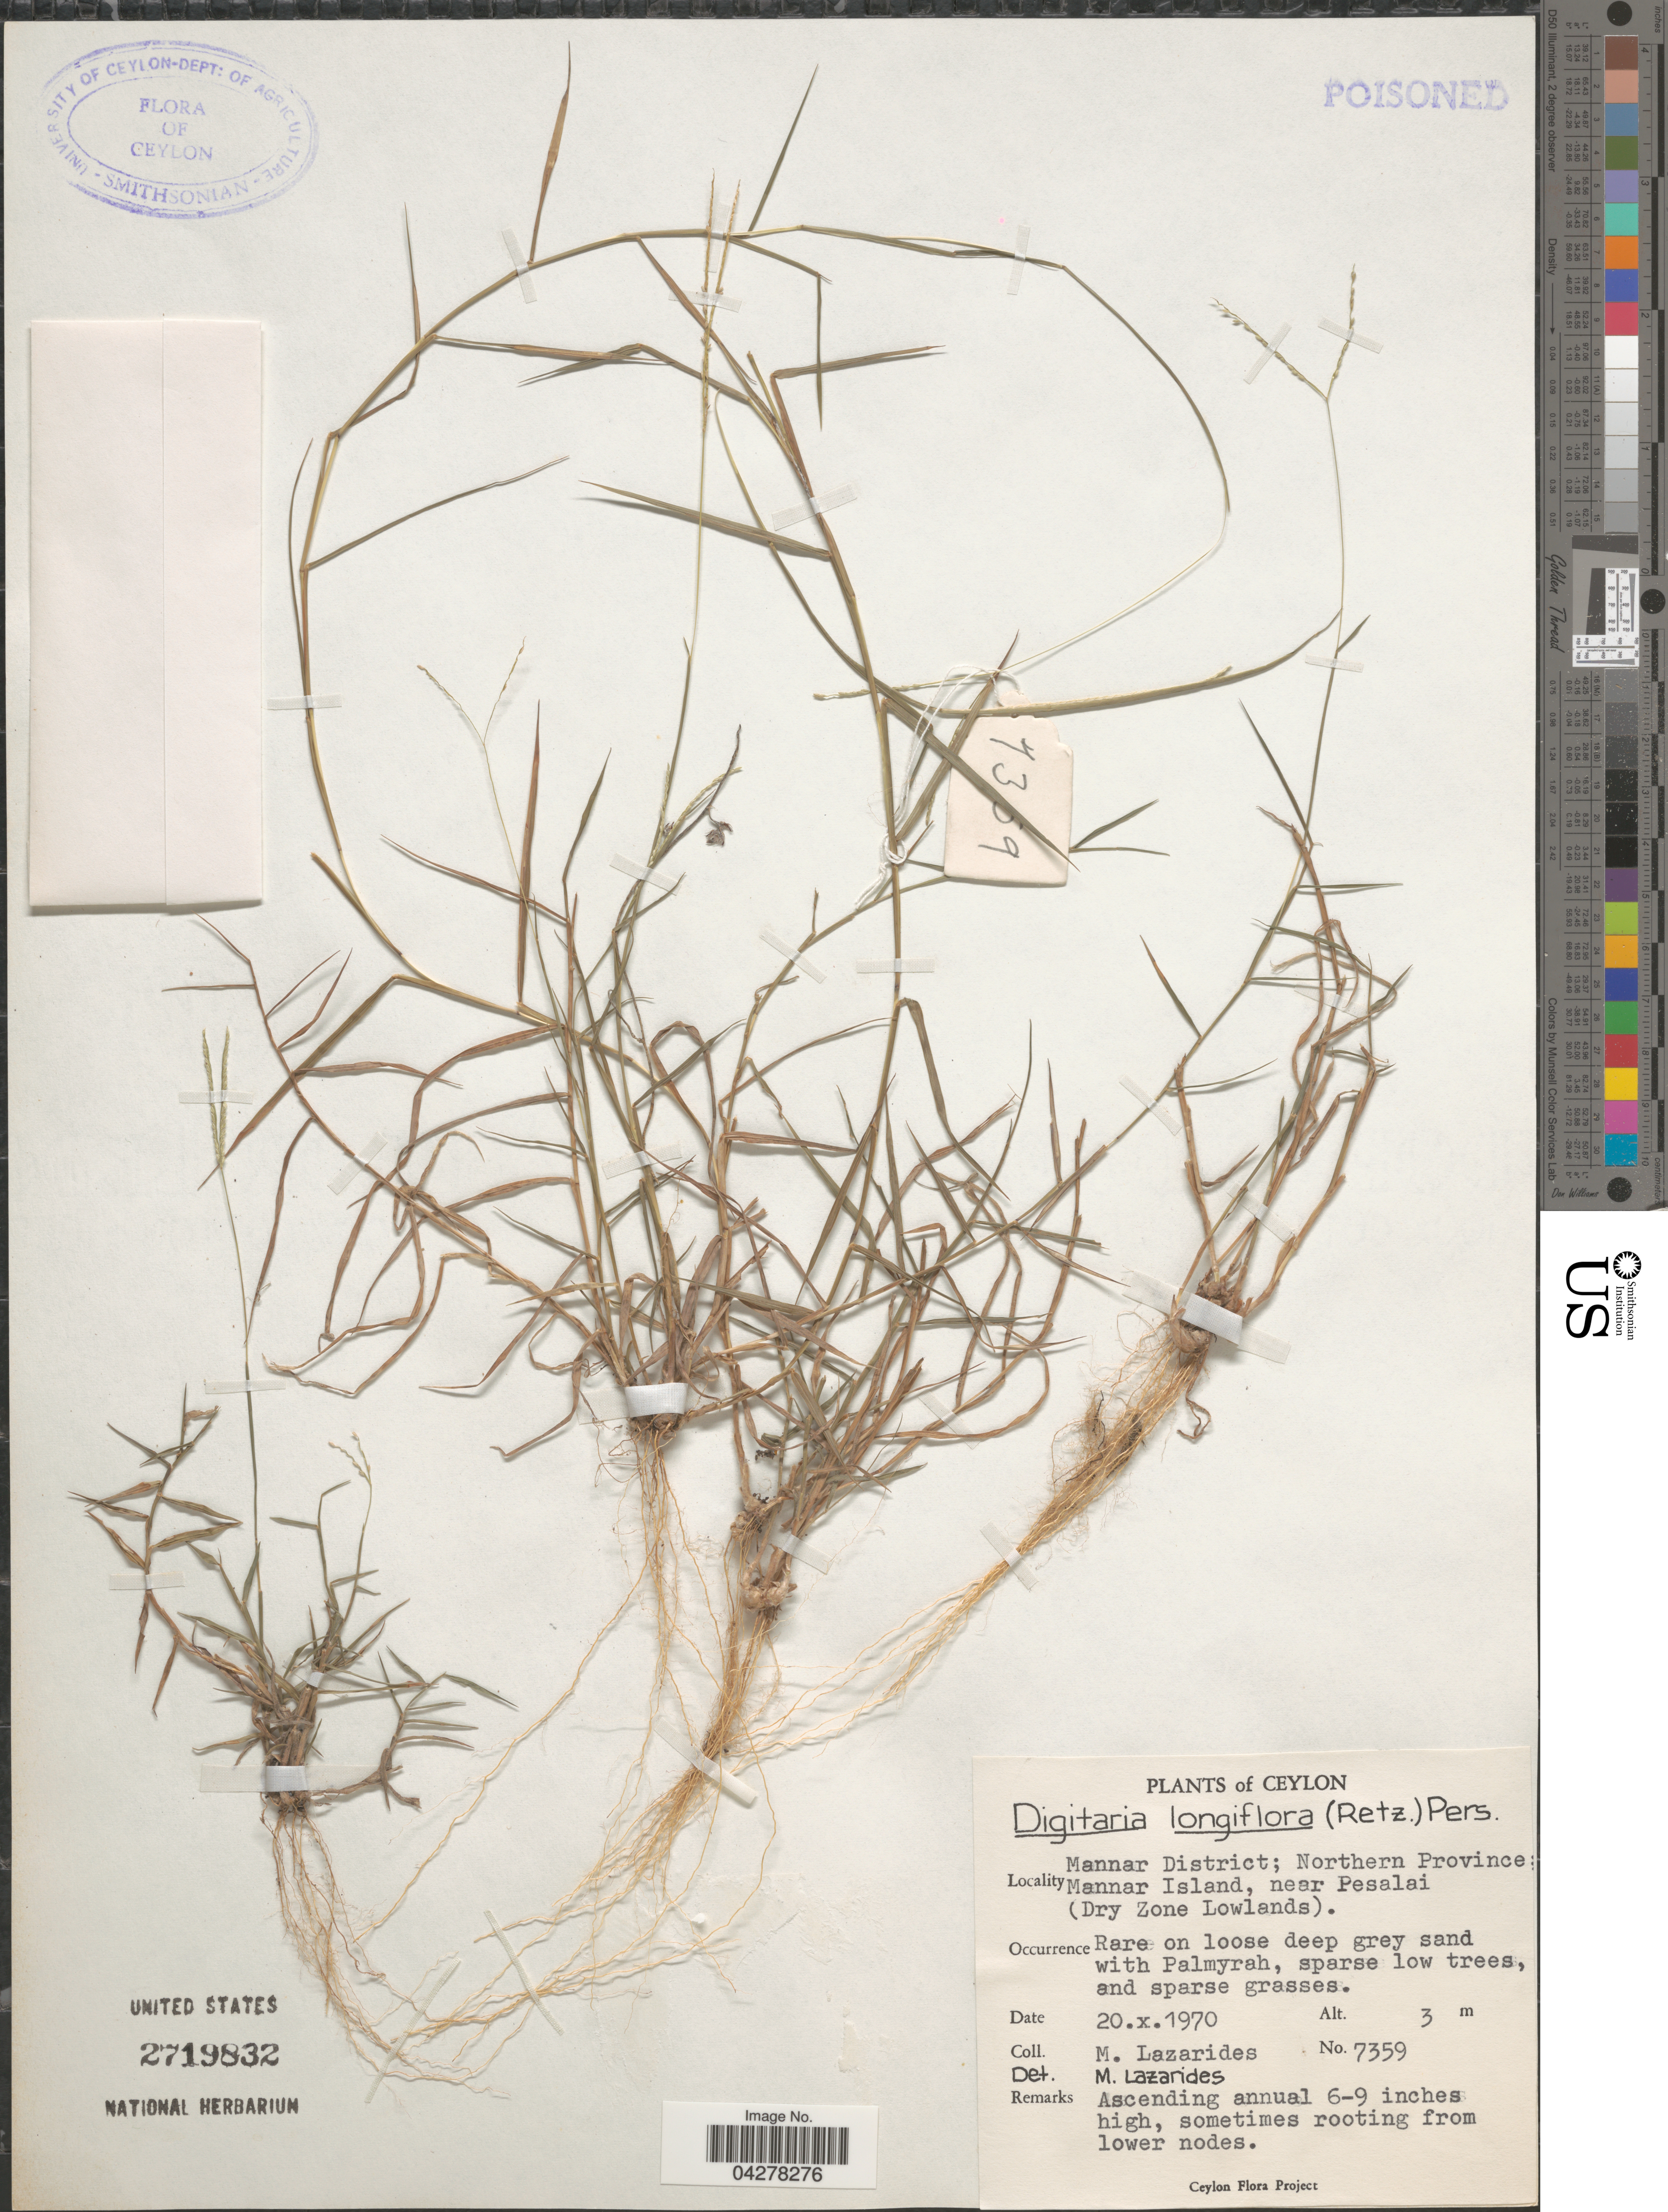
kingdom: Plantae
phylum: Tracheophyta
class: Liliopsida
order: Poales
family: Poaceae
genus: Digitaria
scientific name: Digitaria longiflora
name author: (Retz.) Pers.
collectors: M. Lazarides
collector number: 7359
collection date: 1970-10-20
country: Sri Lanka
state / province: Northern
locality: Ceylon. Mannar District; Mannar Island, near Pesalai (Dry Zone Lowlands). Rare on loose deep grey sand.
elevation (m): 3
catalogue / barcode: US 2719832